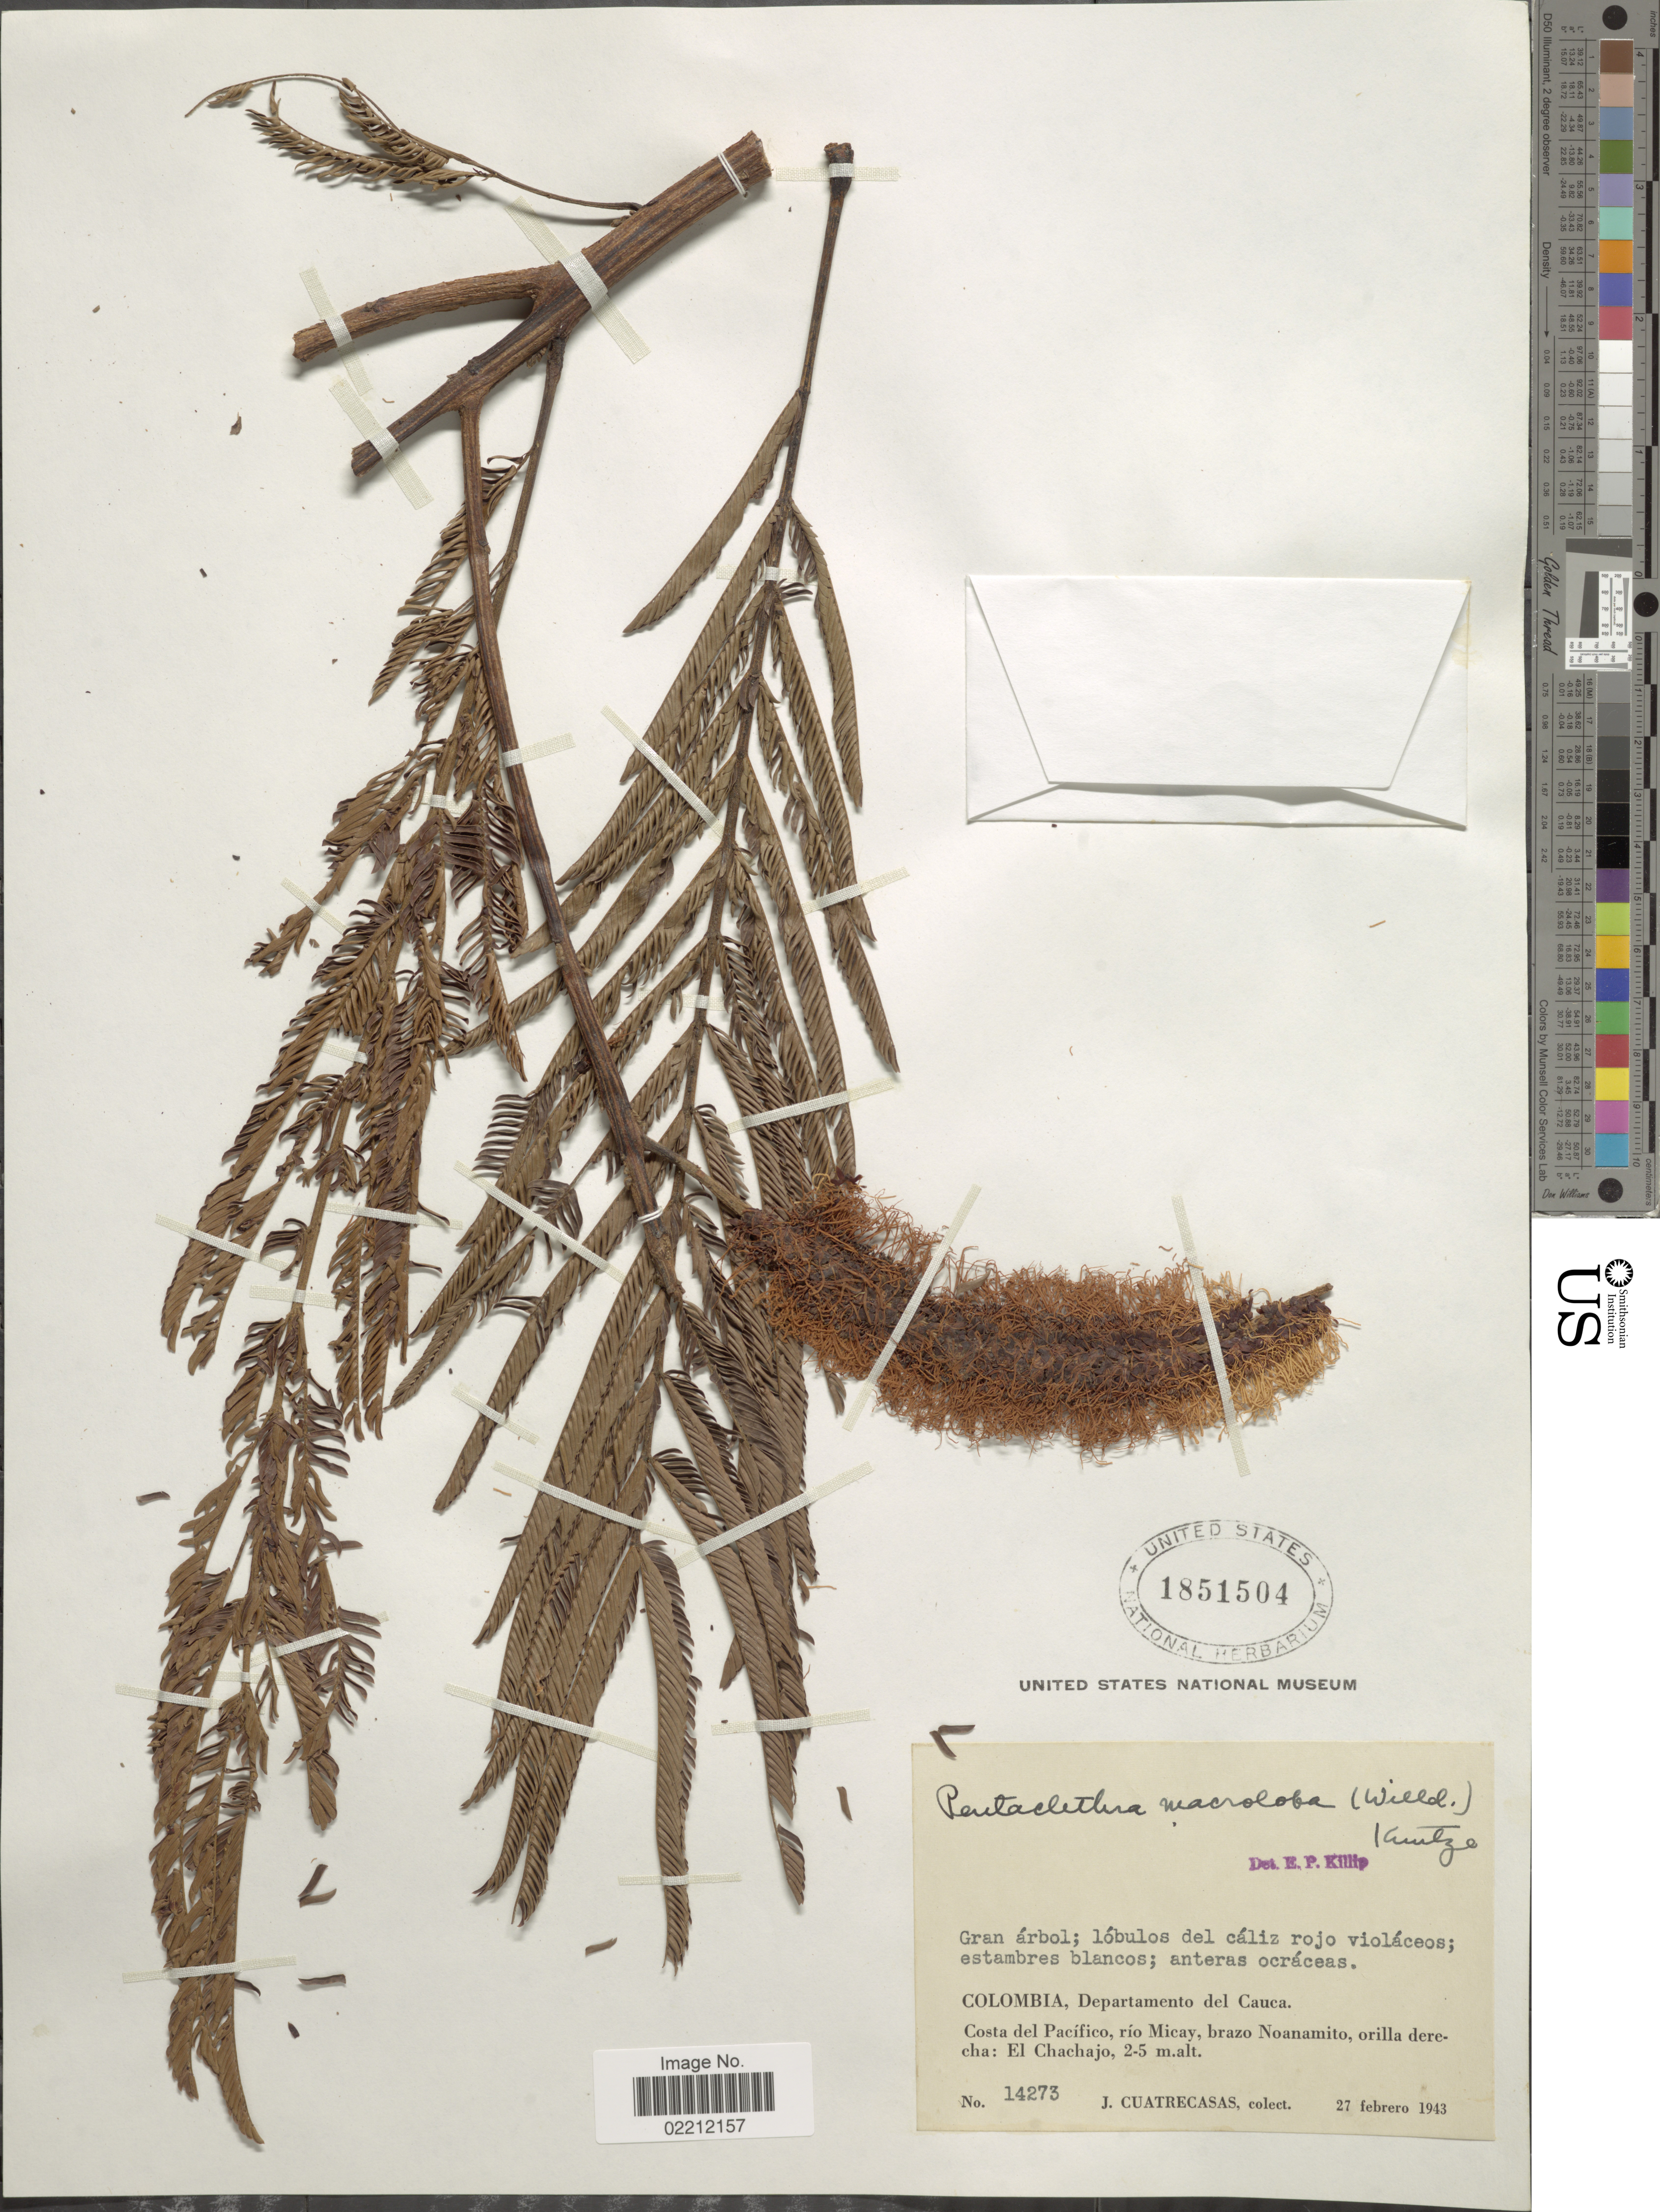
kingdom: Plantae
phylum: Tracheophyta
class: Magnoliopsida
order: Fabales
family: Fabaceae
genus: Pentaclethra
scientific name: Pentaclethra macroloba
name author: (Willd.) Kuntze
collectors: J. Cuatrecasas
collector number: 14273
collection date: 1943-02-27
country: Colombia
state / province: Cauca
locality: Colombia, Departamento del Cauca, Costa del Pacifico , Rio Micay, Brazo Noanamito, orilla derecha: El Chachajo.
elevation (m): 2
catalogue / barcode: US 1851504